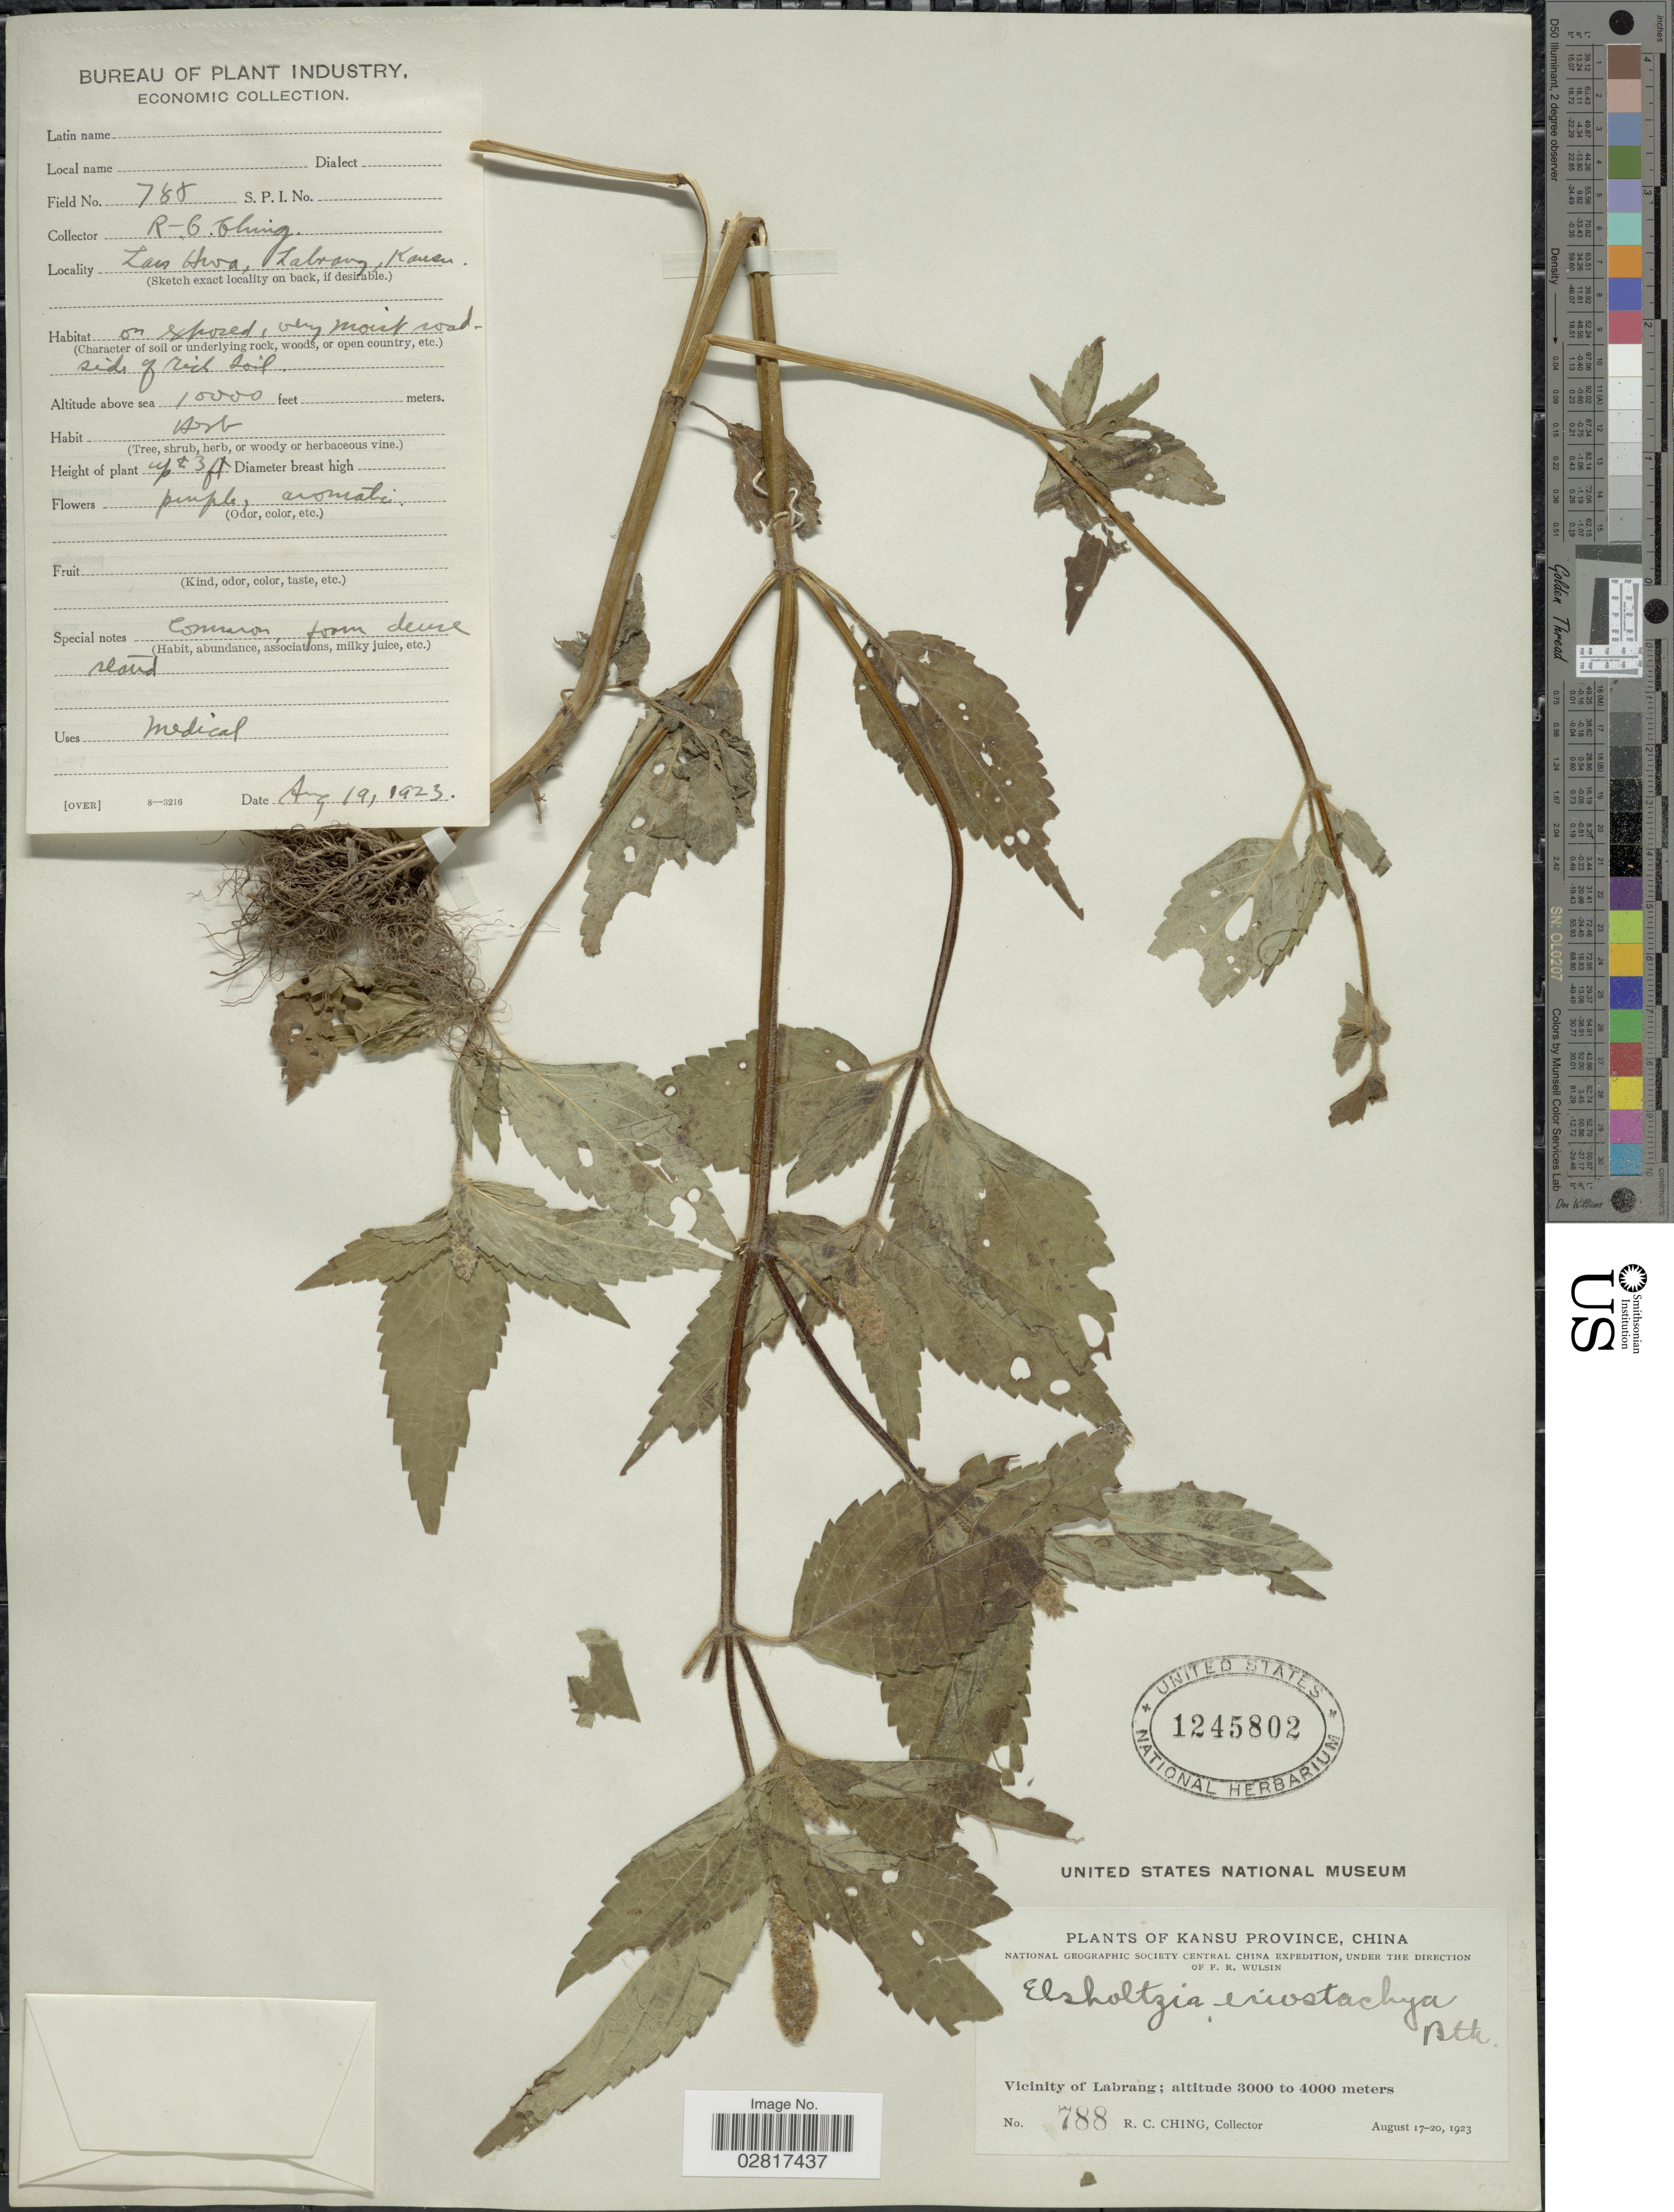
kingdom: Plantae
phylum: Tracheophyta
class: Magnoliopsida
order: Lamiales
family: Lamiaceae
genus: Elsholtzia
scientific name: Elsholtzia eriostachya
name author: (Benth.) Benth.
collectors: R. C. Ching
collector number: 788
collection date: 1923-08-19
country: China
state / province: Gansu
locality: Kansu Province. Vicinity of Labrang. Lau Hoa.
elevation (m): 3048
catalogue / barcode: US 1245802